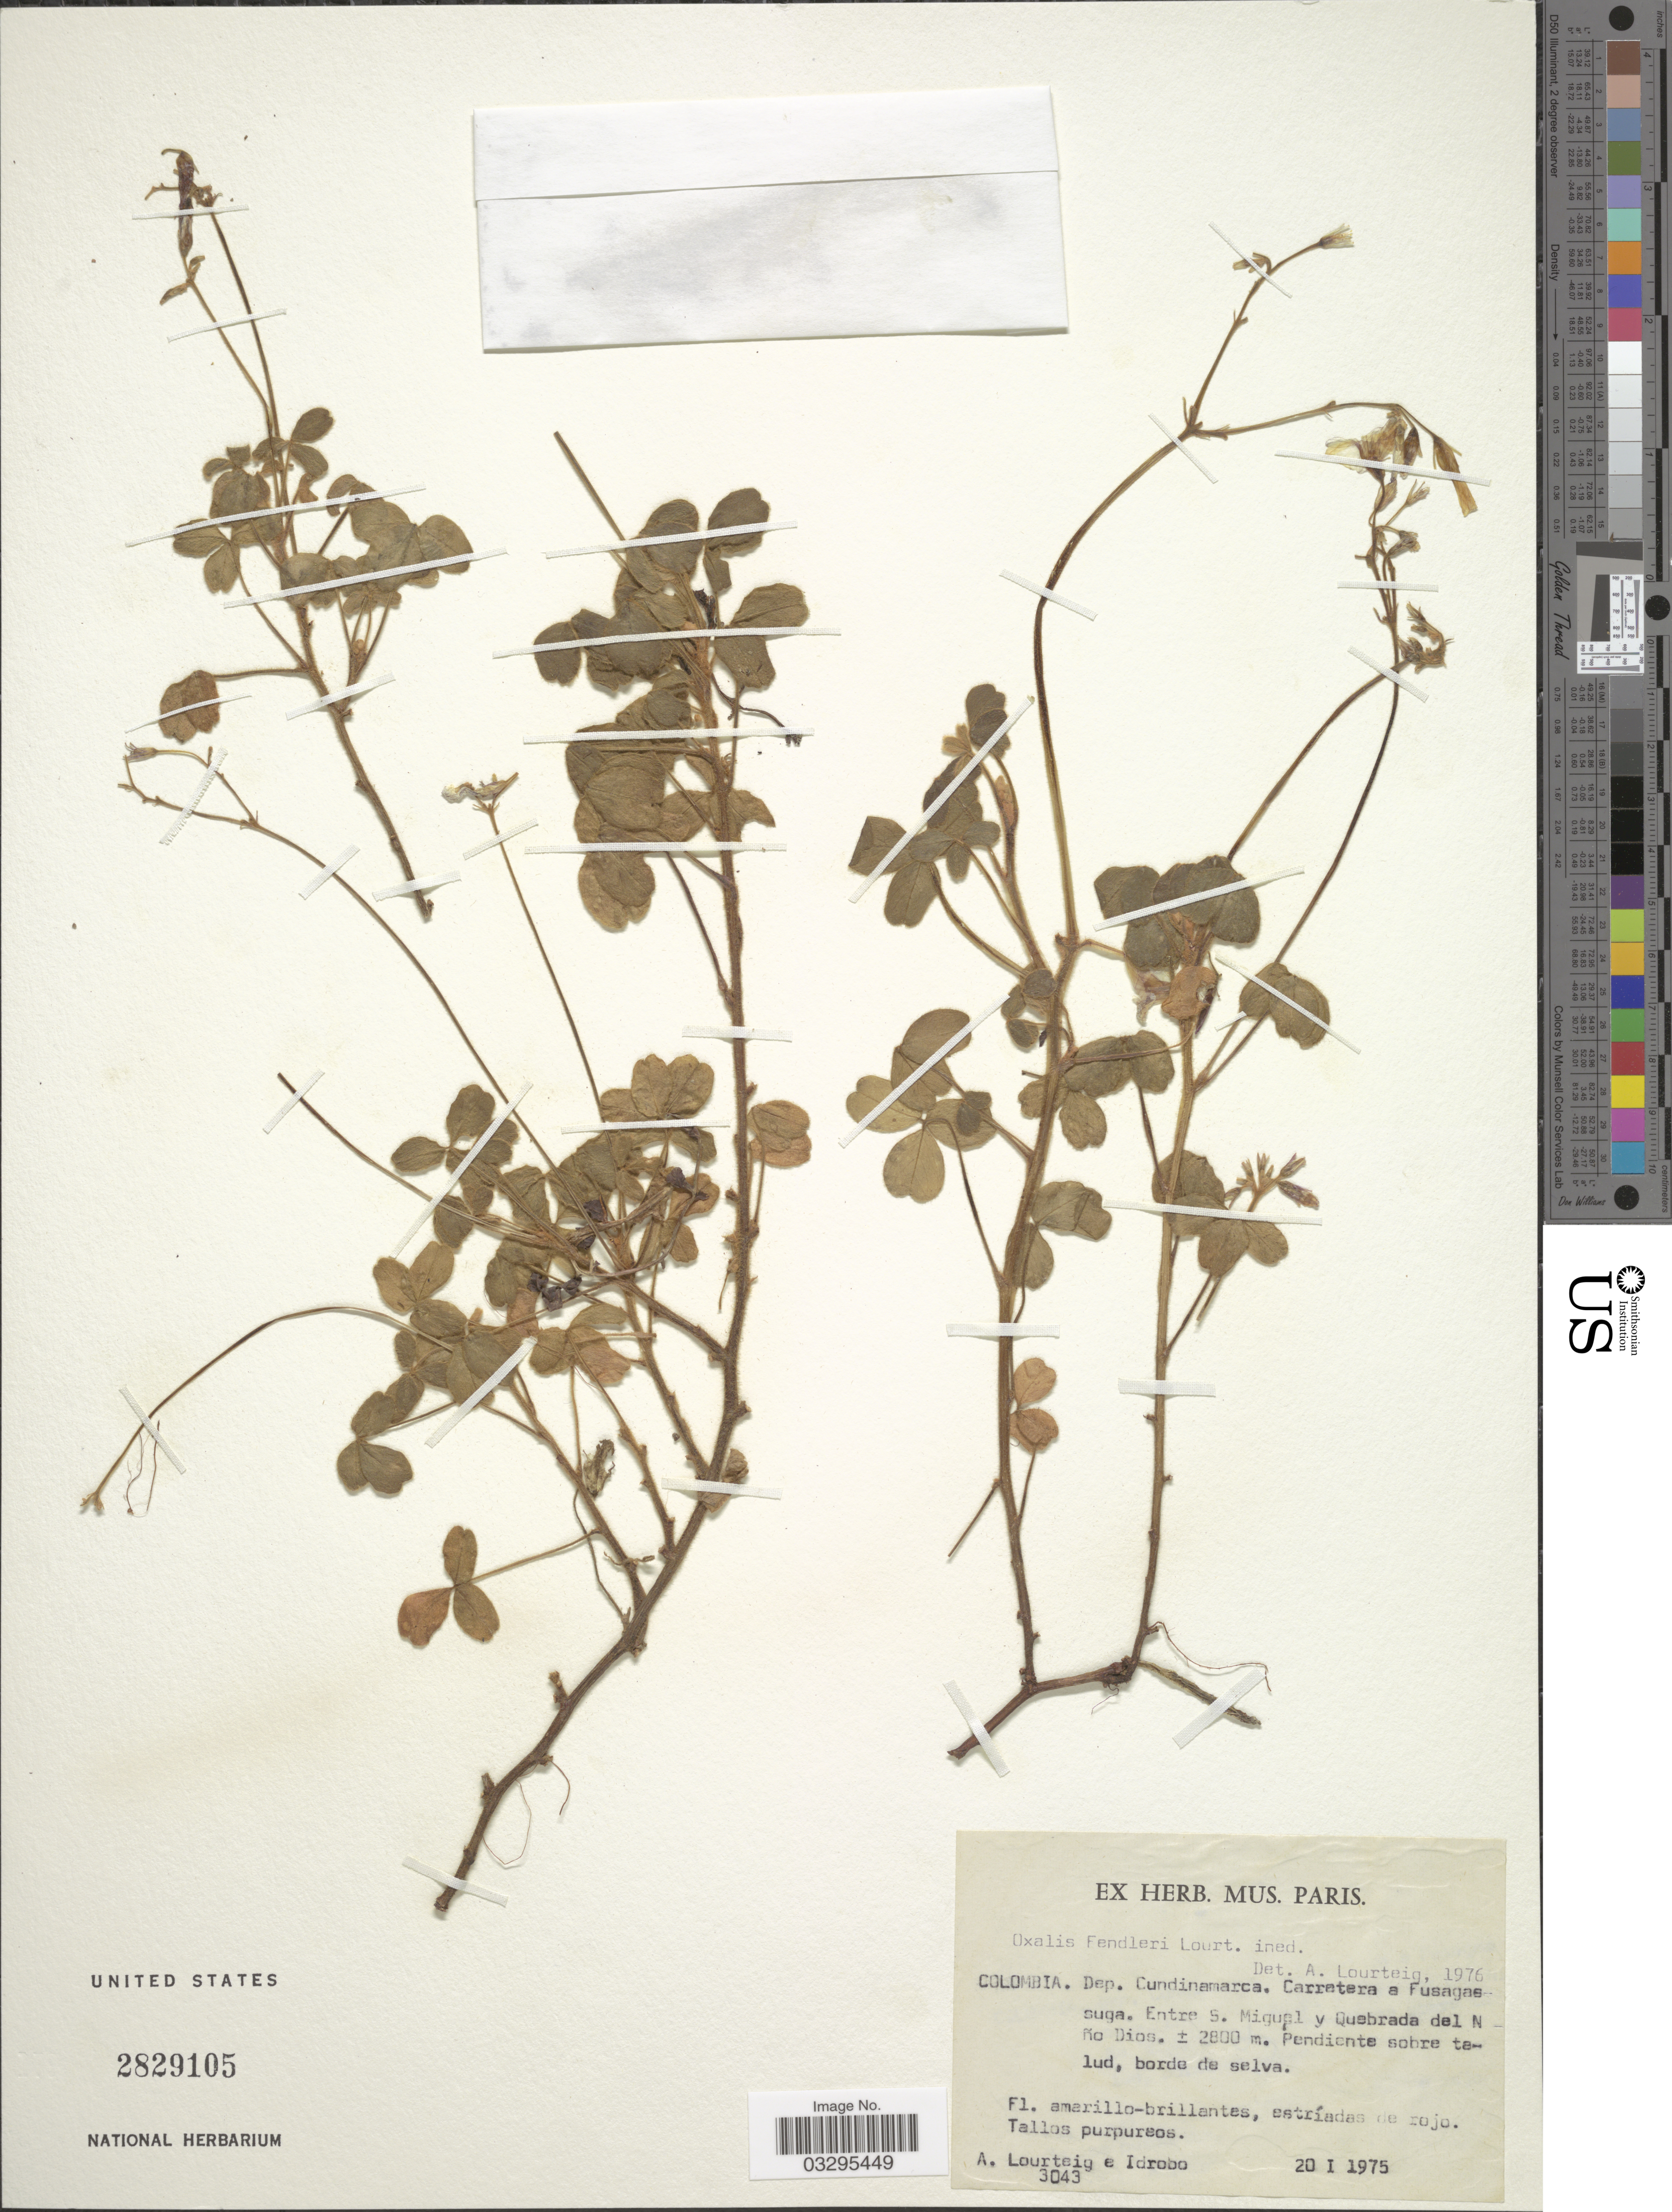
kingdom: Plantae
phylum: Tracheophyta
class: Magnoliopsida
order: Oxalidales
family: Oxalidaceae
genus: Oxalis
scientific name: Oxalis fendleri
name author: Lourteig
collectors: A. Lourteig & -- Idrobo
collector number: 3043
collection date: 1975-01-20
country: Colombia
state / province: Cundinamarca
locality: Dep. Cundinamarca. Carretera a Fusagasuga. Entre S. Miguel y Quebrada del Niño Dios.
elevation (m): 2800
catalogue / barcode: US 2829105